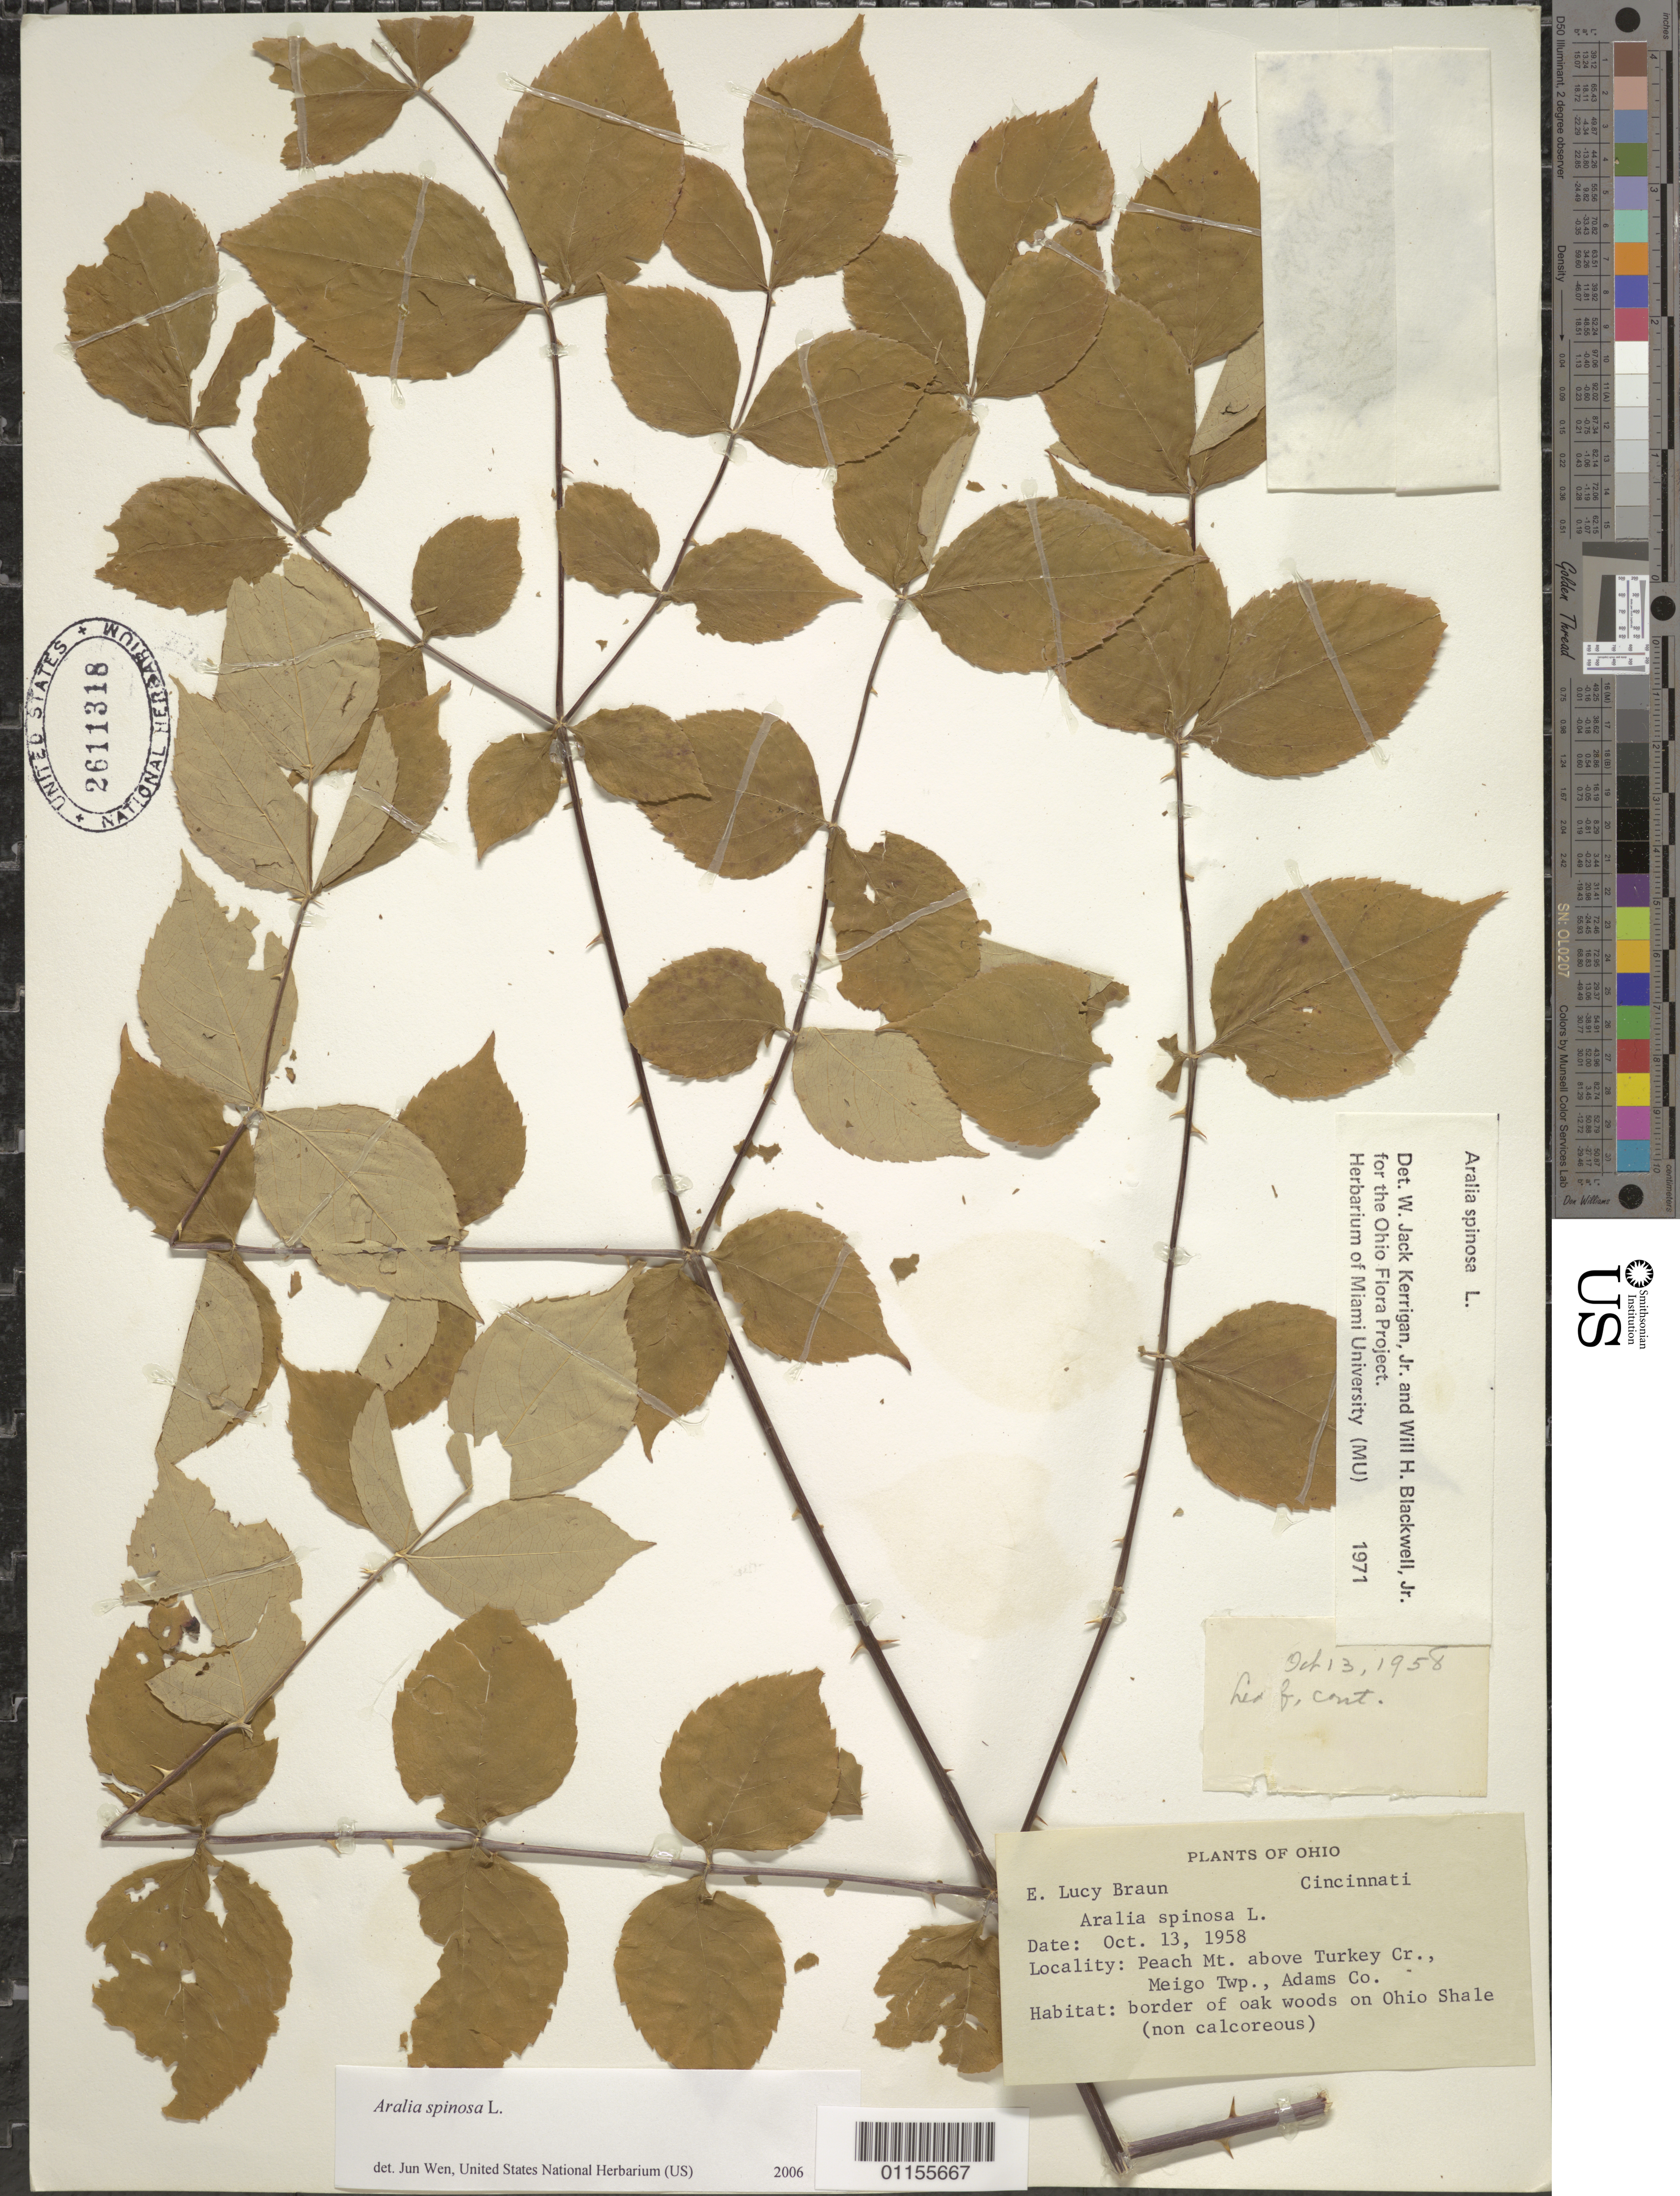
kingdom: Plantae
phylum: Tracheophyta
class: Magnoliopsida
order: Apiales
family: Araliaceae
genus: Aralia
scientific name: Aralia spinosa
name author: L.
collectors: E. L. Braun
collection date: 1958-10-13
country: United States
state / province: Ohio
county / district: Adams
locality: Ohio Shale. Peach Mt above Turkey Cr., Meigo Twp.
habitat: Oak woods.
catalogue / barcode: US 2611318